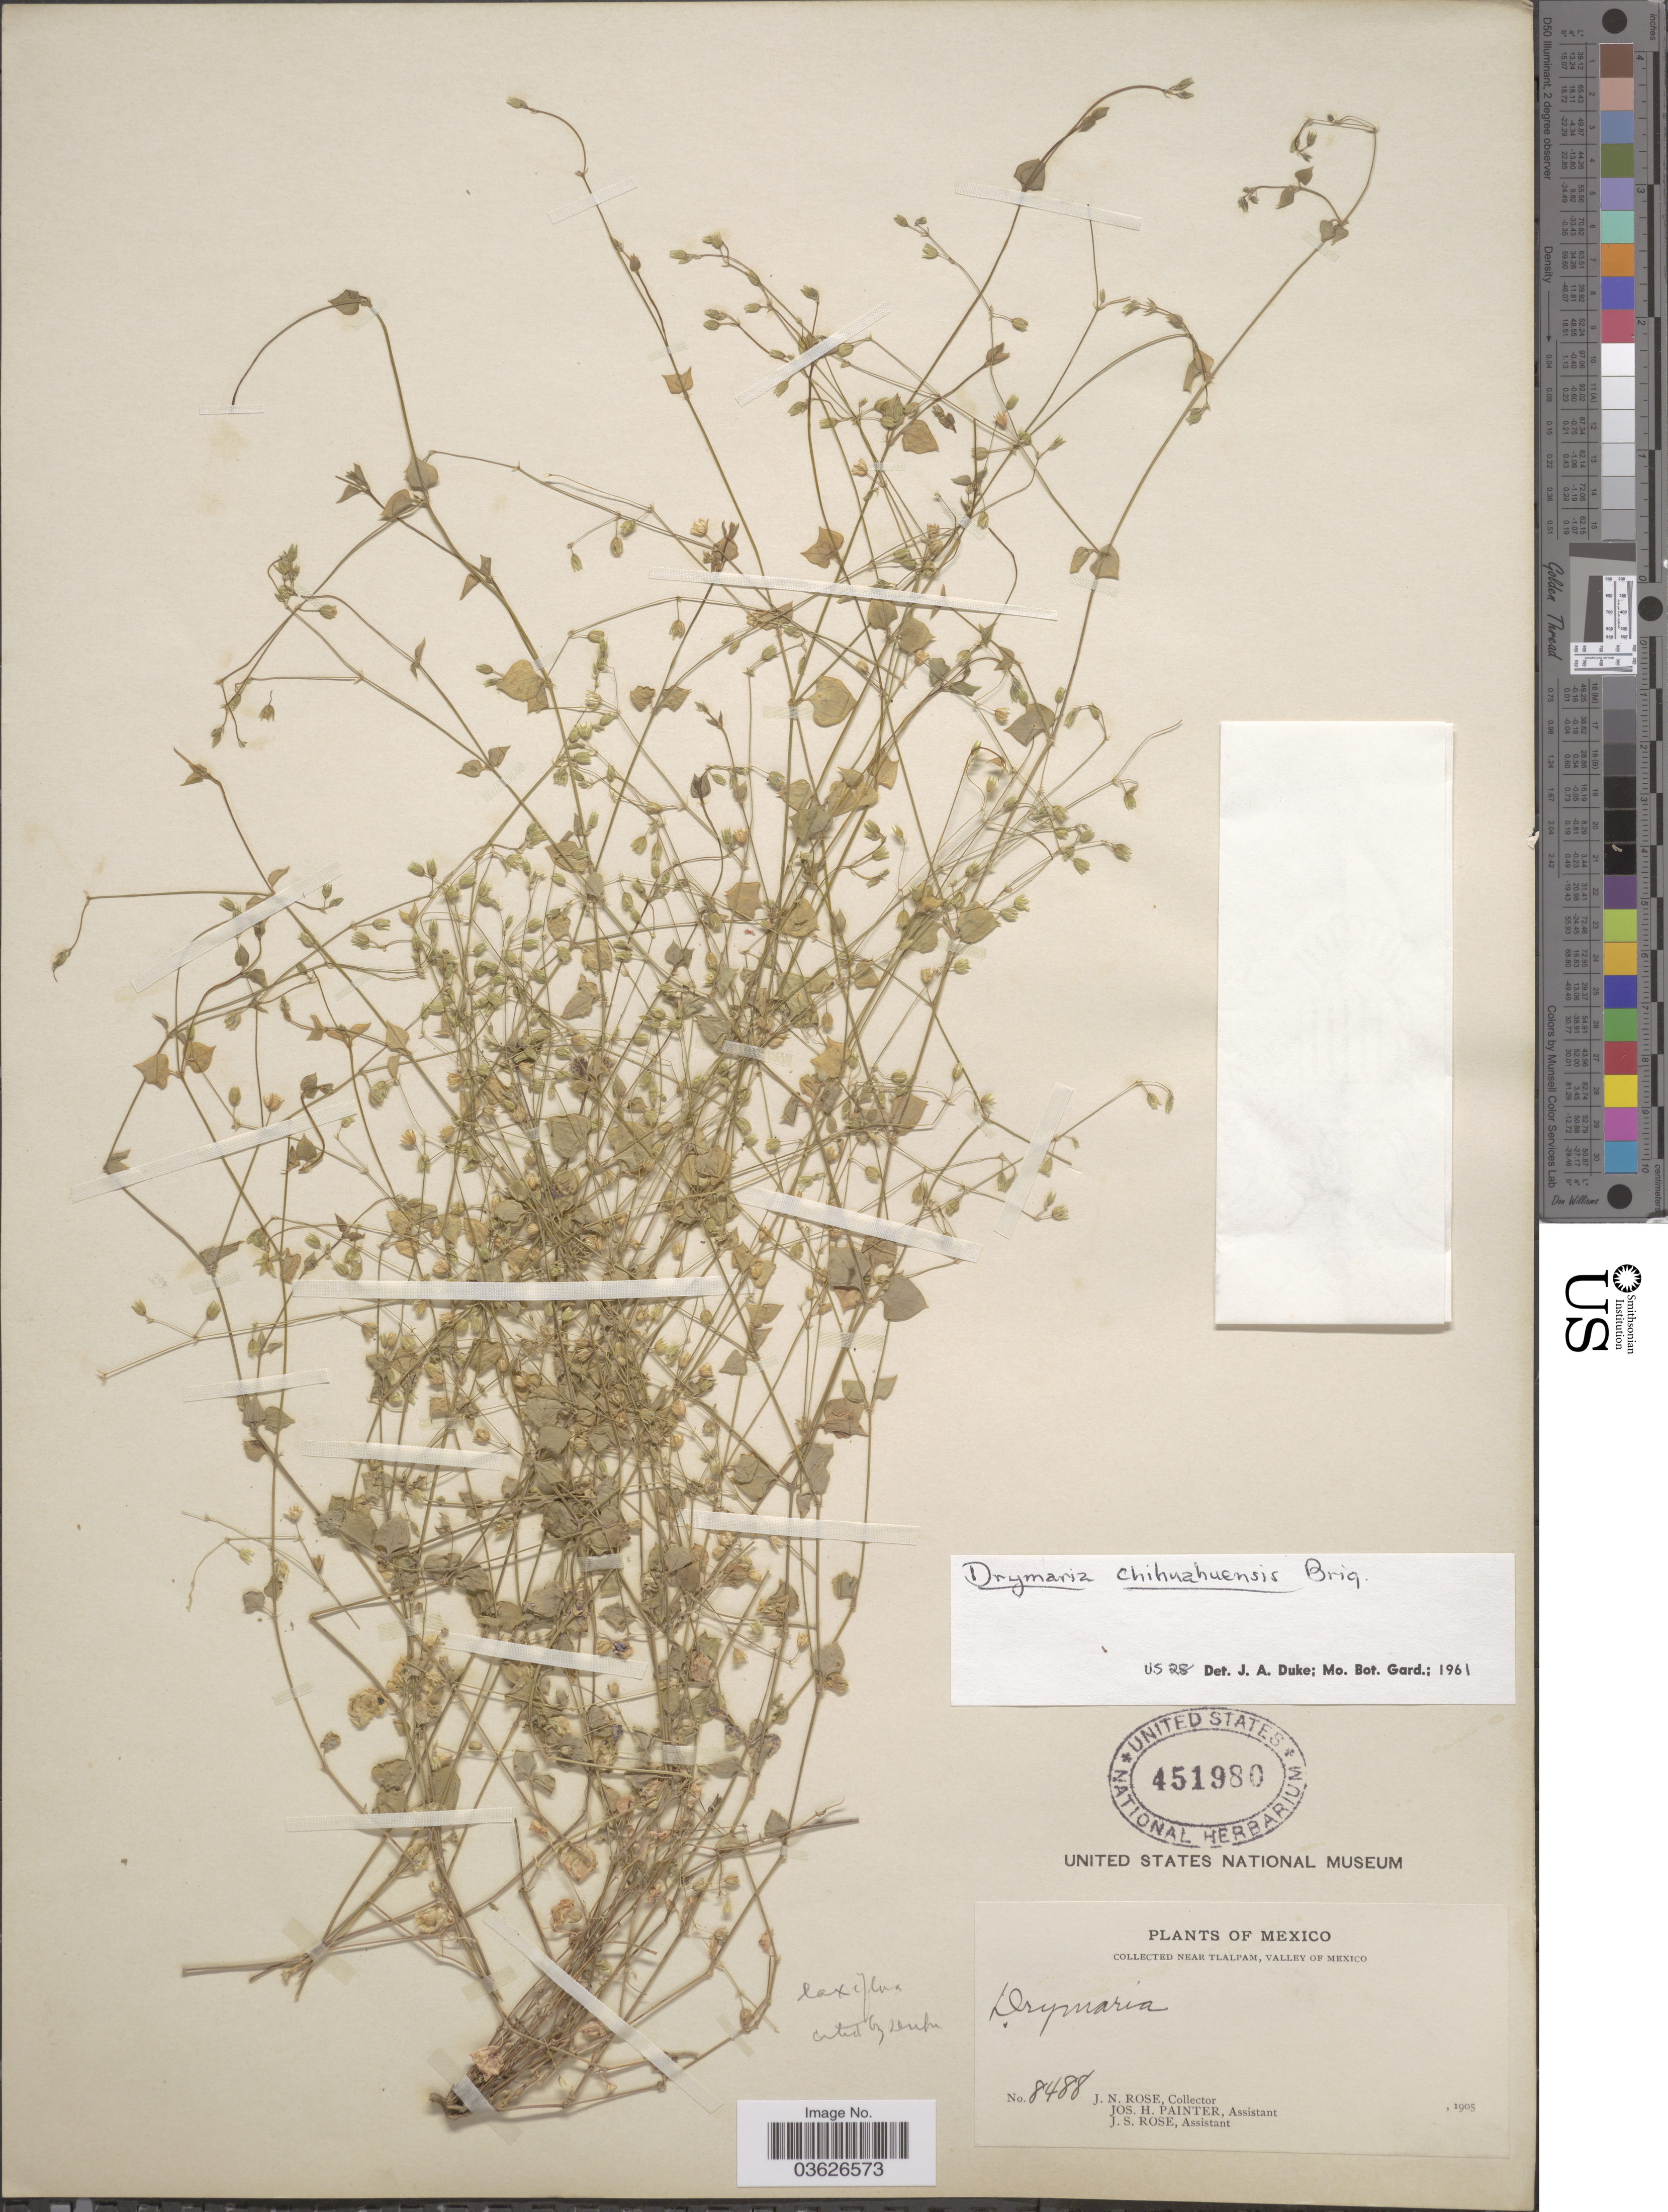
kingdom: Plantae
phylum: Tracheophyta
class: Magnoliopsida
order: Caryophyllales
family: Caryophyllaceae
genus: Drymaria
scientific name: Drymaria laxiflora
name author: Benth.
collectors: J. N. Rose, J. H. Painter & J. S. Rose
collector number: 8488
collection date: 1905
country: Mexico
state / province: México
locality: Near Tlalpam, Valley of Mexico.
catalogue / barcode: US 451980